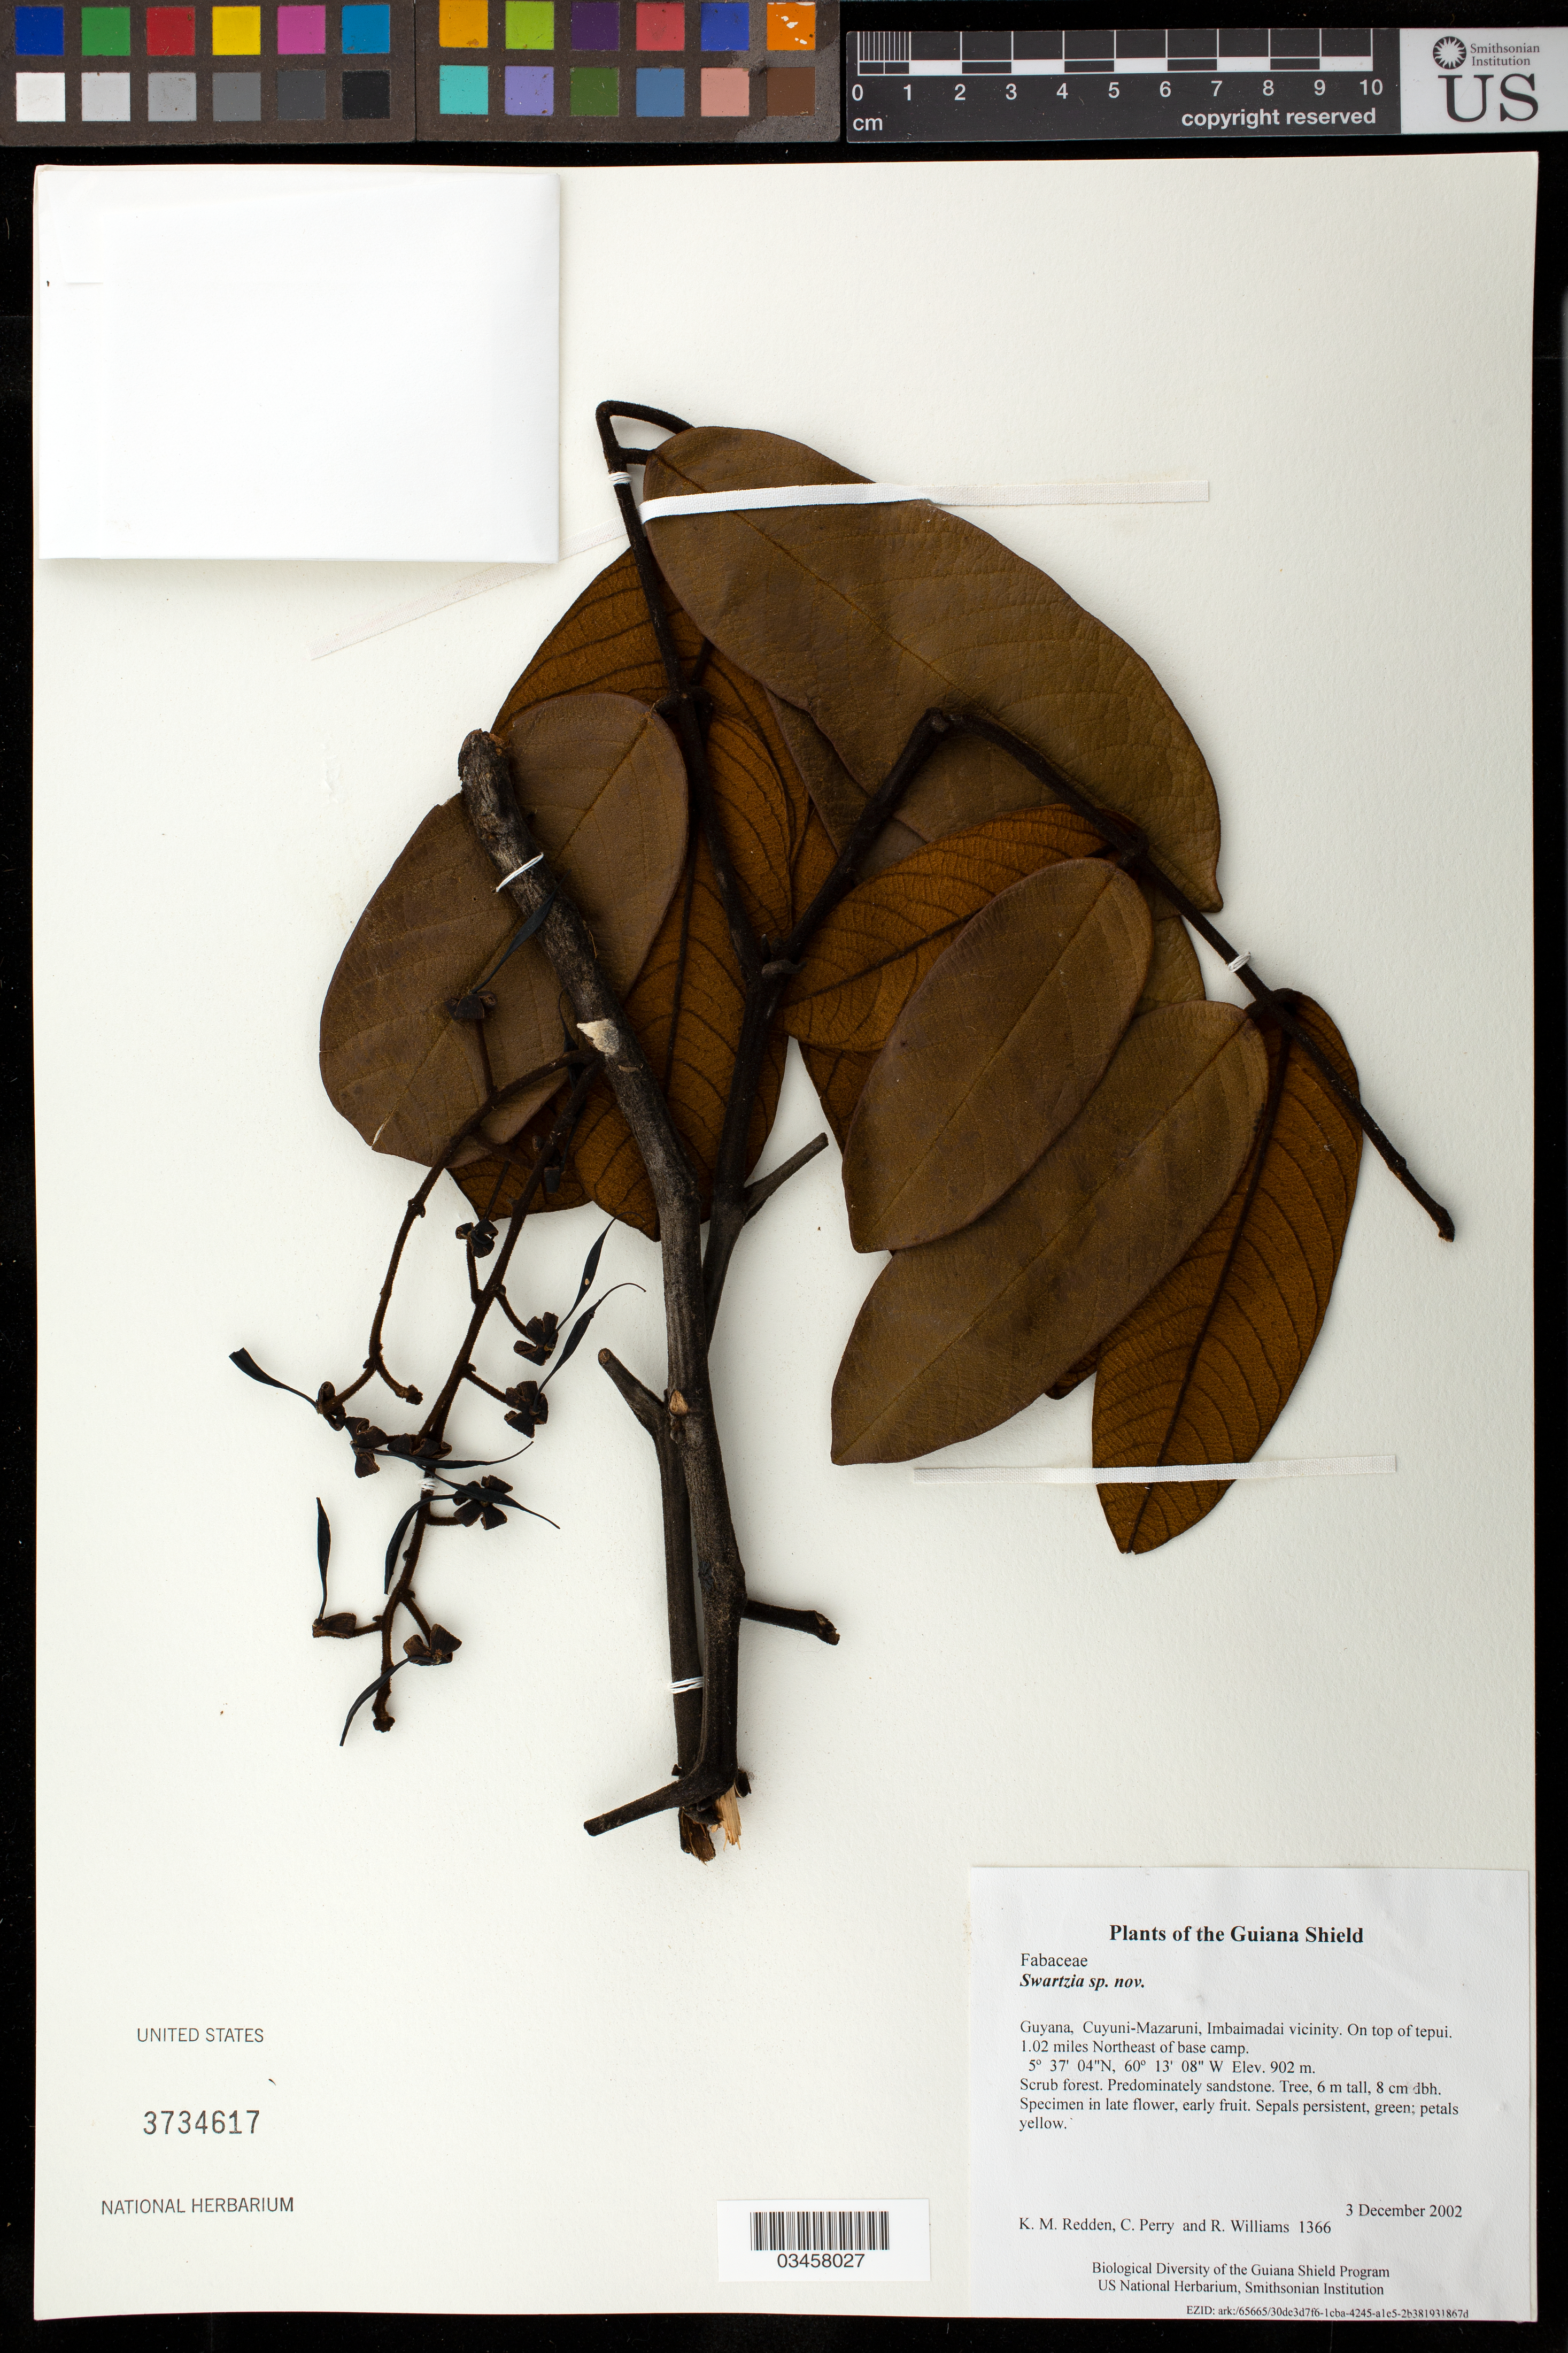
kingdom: Plantae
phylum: Tracheophyta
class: Magnoliopsida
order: Fabales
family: Fabaceae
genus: Swartzia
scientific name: Swartzia sp. nov.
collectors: K. M. Redden, C. Perry & R. Williams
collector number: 1366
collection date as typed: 3 December 2002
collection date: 2002-12-03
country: Guyana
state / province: Cuyuni-Mazaruni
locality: Imbaimadai vicinity. On top of tepui. 1.02 miles Northeast of base camp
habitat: Scrub forest. Predominately sandstone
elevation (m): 902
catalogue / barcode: US 3734617